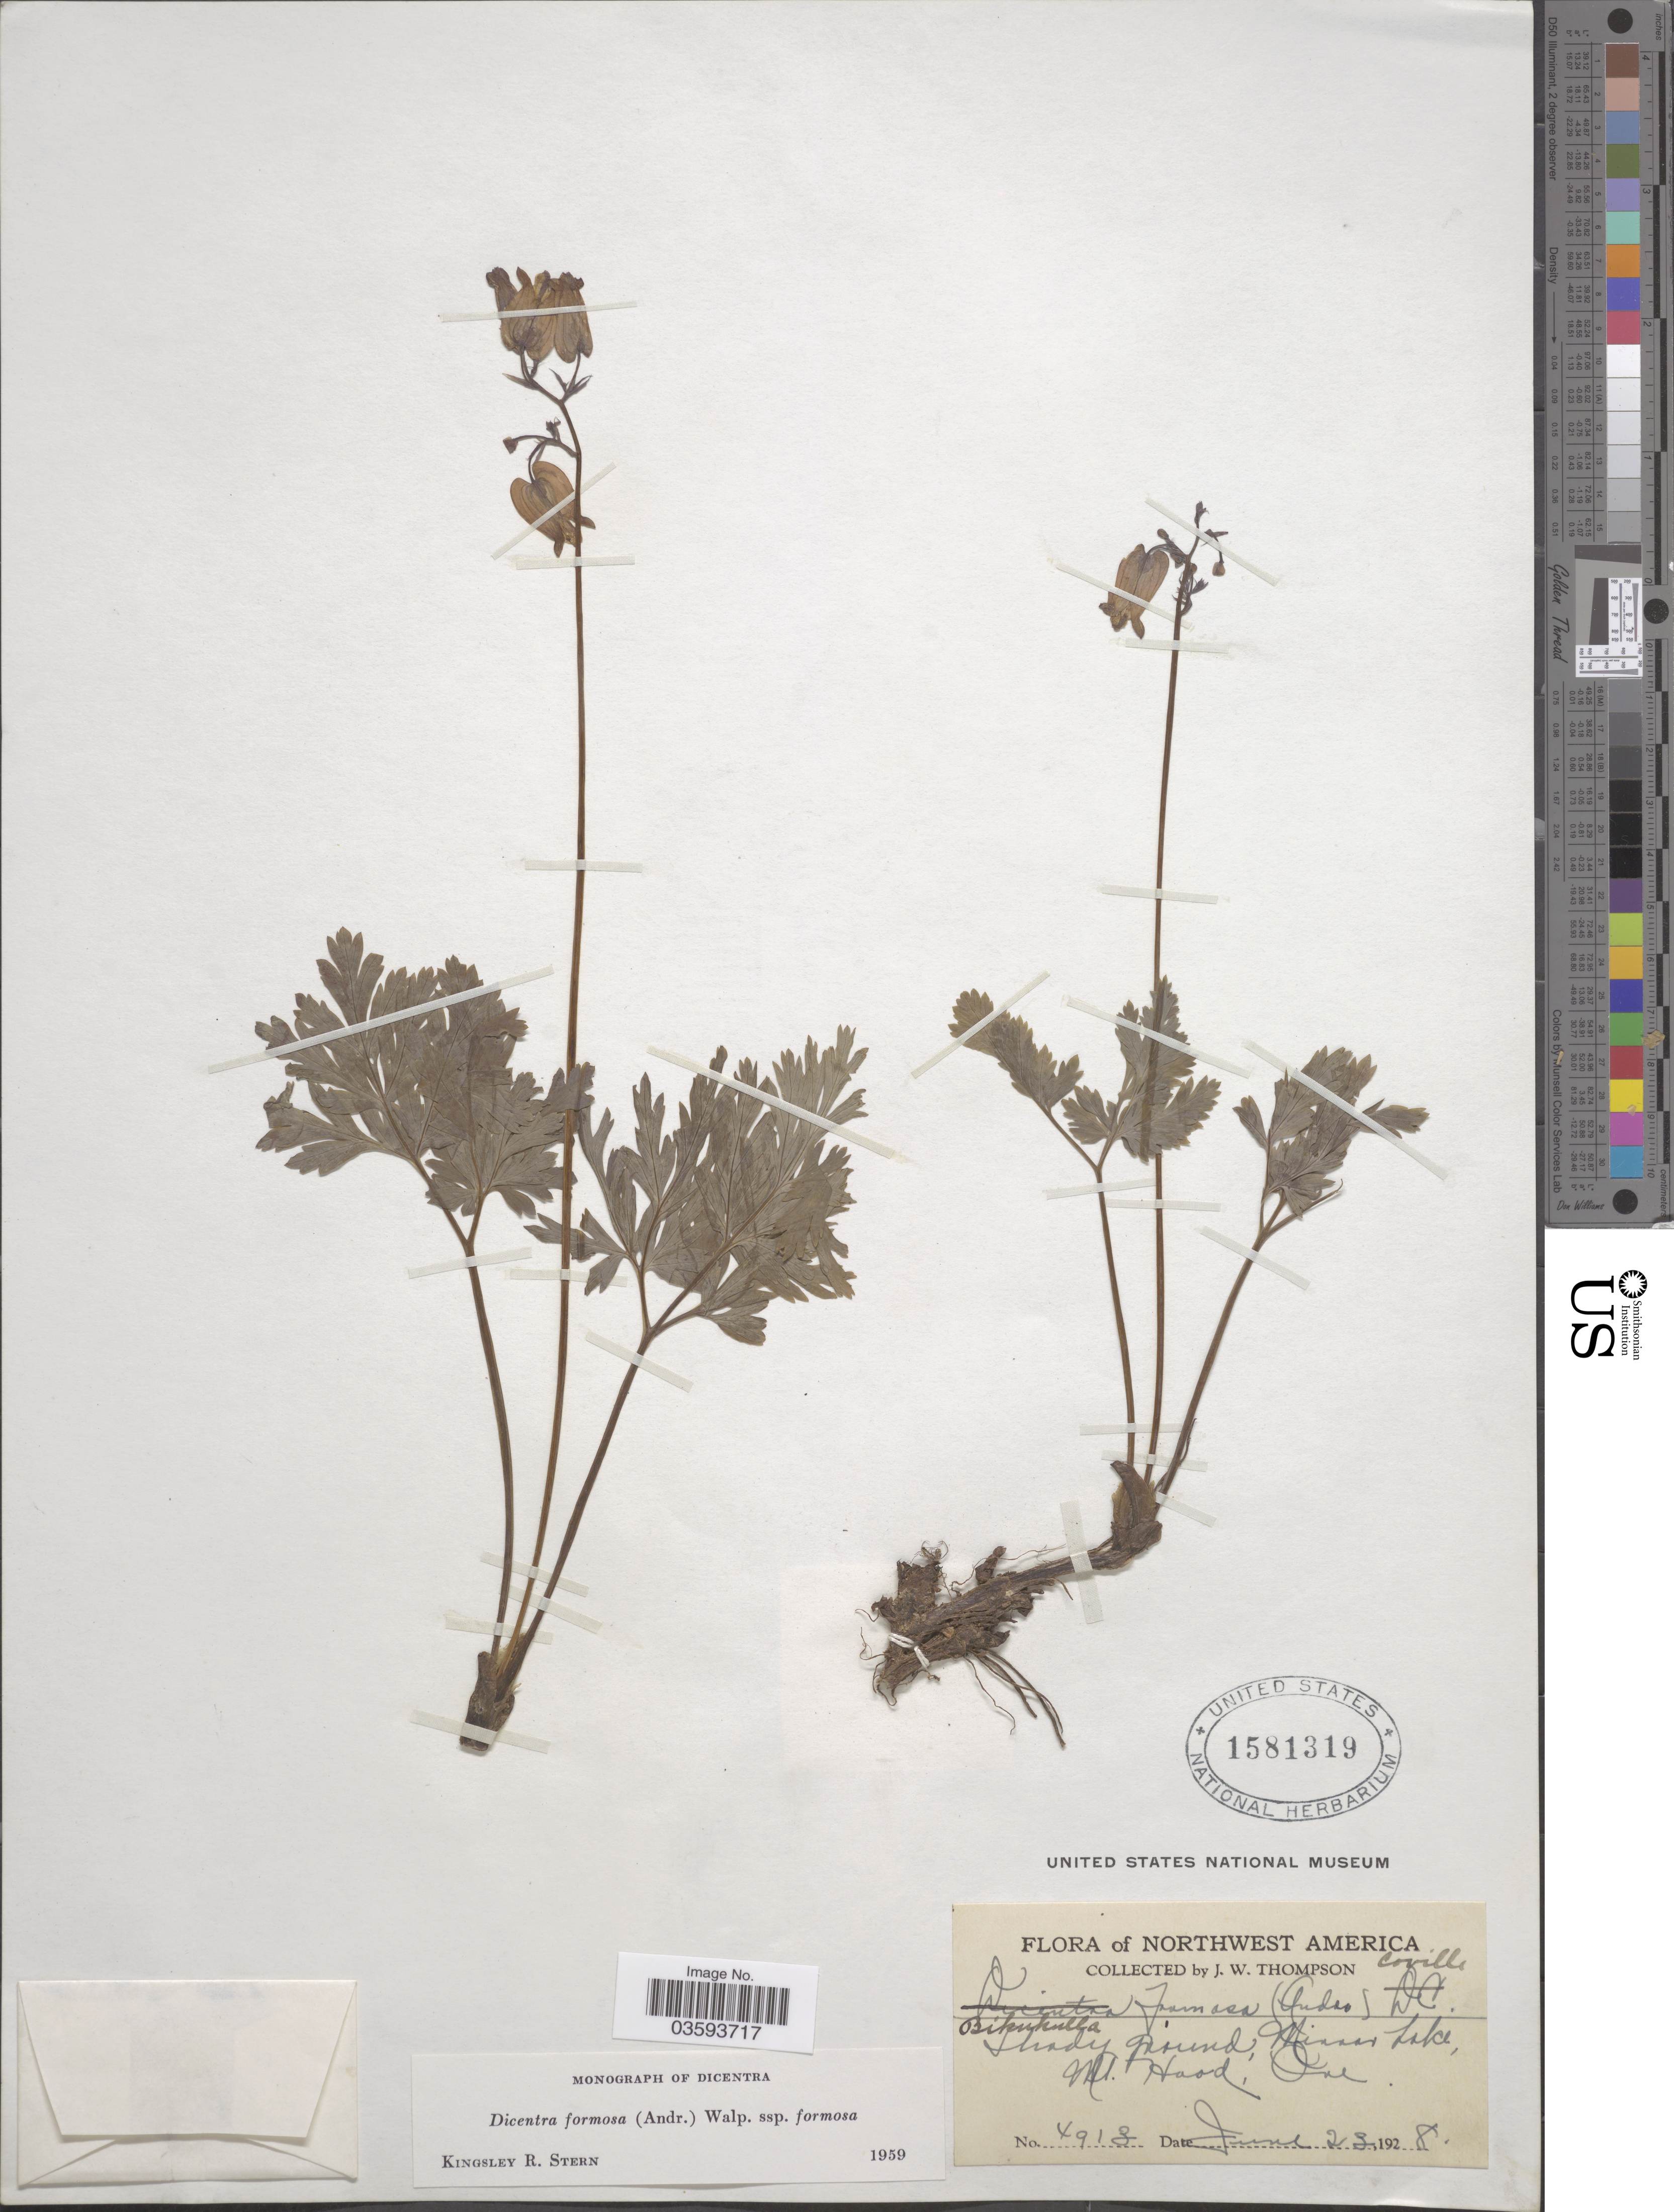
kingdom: Plantae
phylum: Tracheophyta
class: Magnoliopsida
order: Ranunculales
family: Papaveraceae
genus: Dicentra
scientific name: Dicentra formosa subsp. formosa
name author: (Haw.) Walp.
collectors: J. Thompson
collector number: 4913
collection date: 1928-06-23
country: United States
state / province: Oregon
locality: Northwest America. Mirror Lake, Mt. Hood.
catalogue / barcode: US 1581319